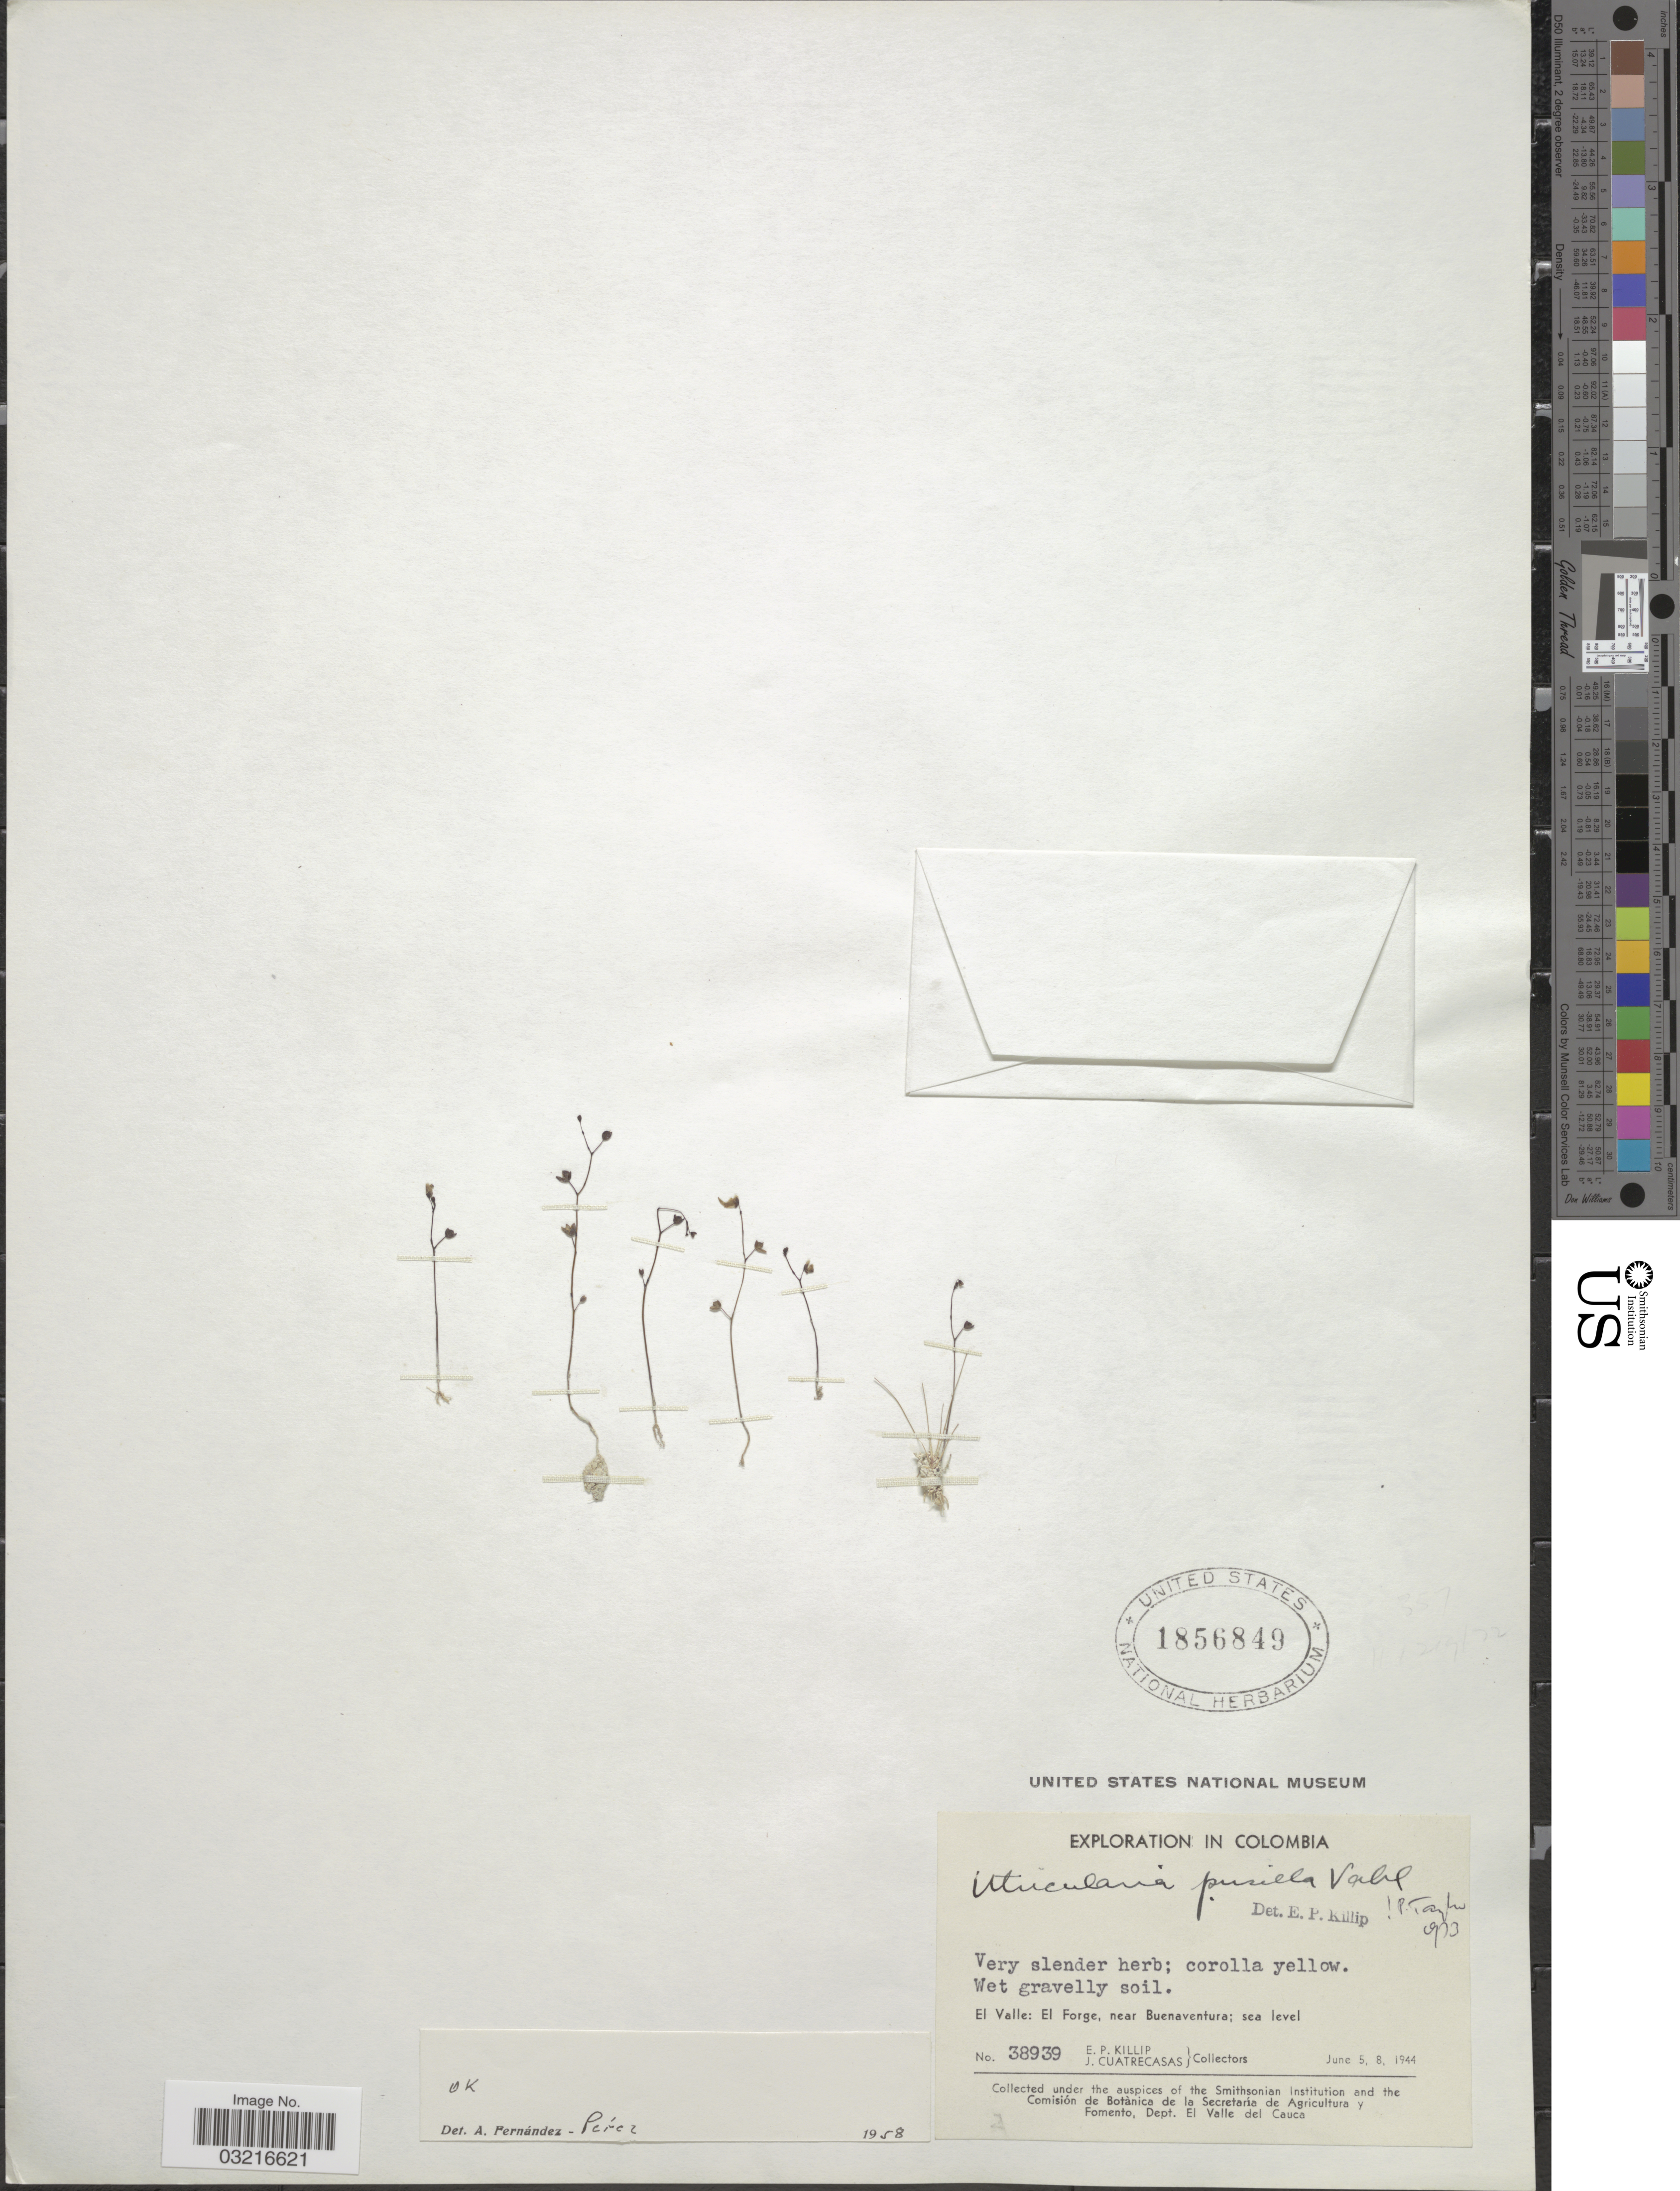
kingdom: Plantae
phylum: Tracheophyta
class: Magnoliopsida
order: Lamiales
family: Lentibulariaceae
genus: Utricularia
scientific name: Utricularia pusilla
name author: Vahl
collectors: E. P. Killip & J. Cuatrecasas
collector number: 38939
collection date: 1944-06-05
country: Colombia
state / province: Valle del Cauca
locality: El Valle: El Forge, near Buenaventura.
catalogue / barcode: US 1856849